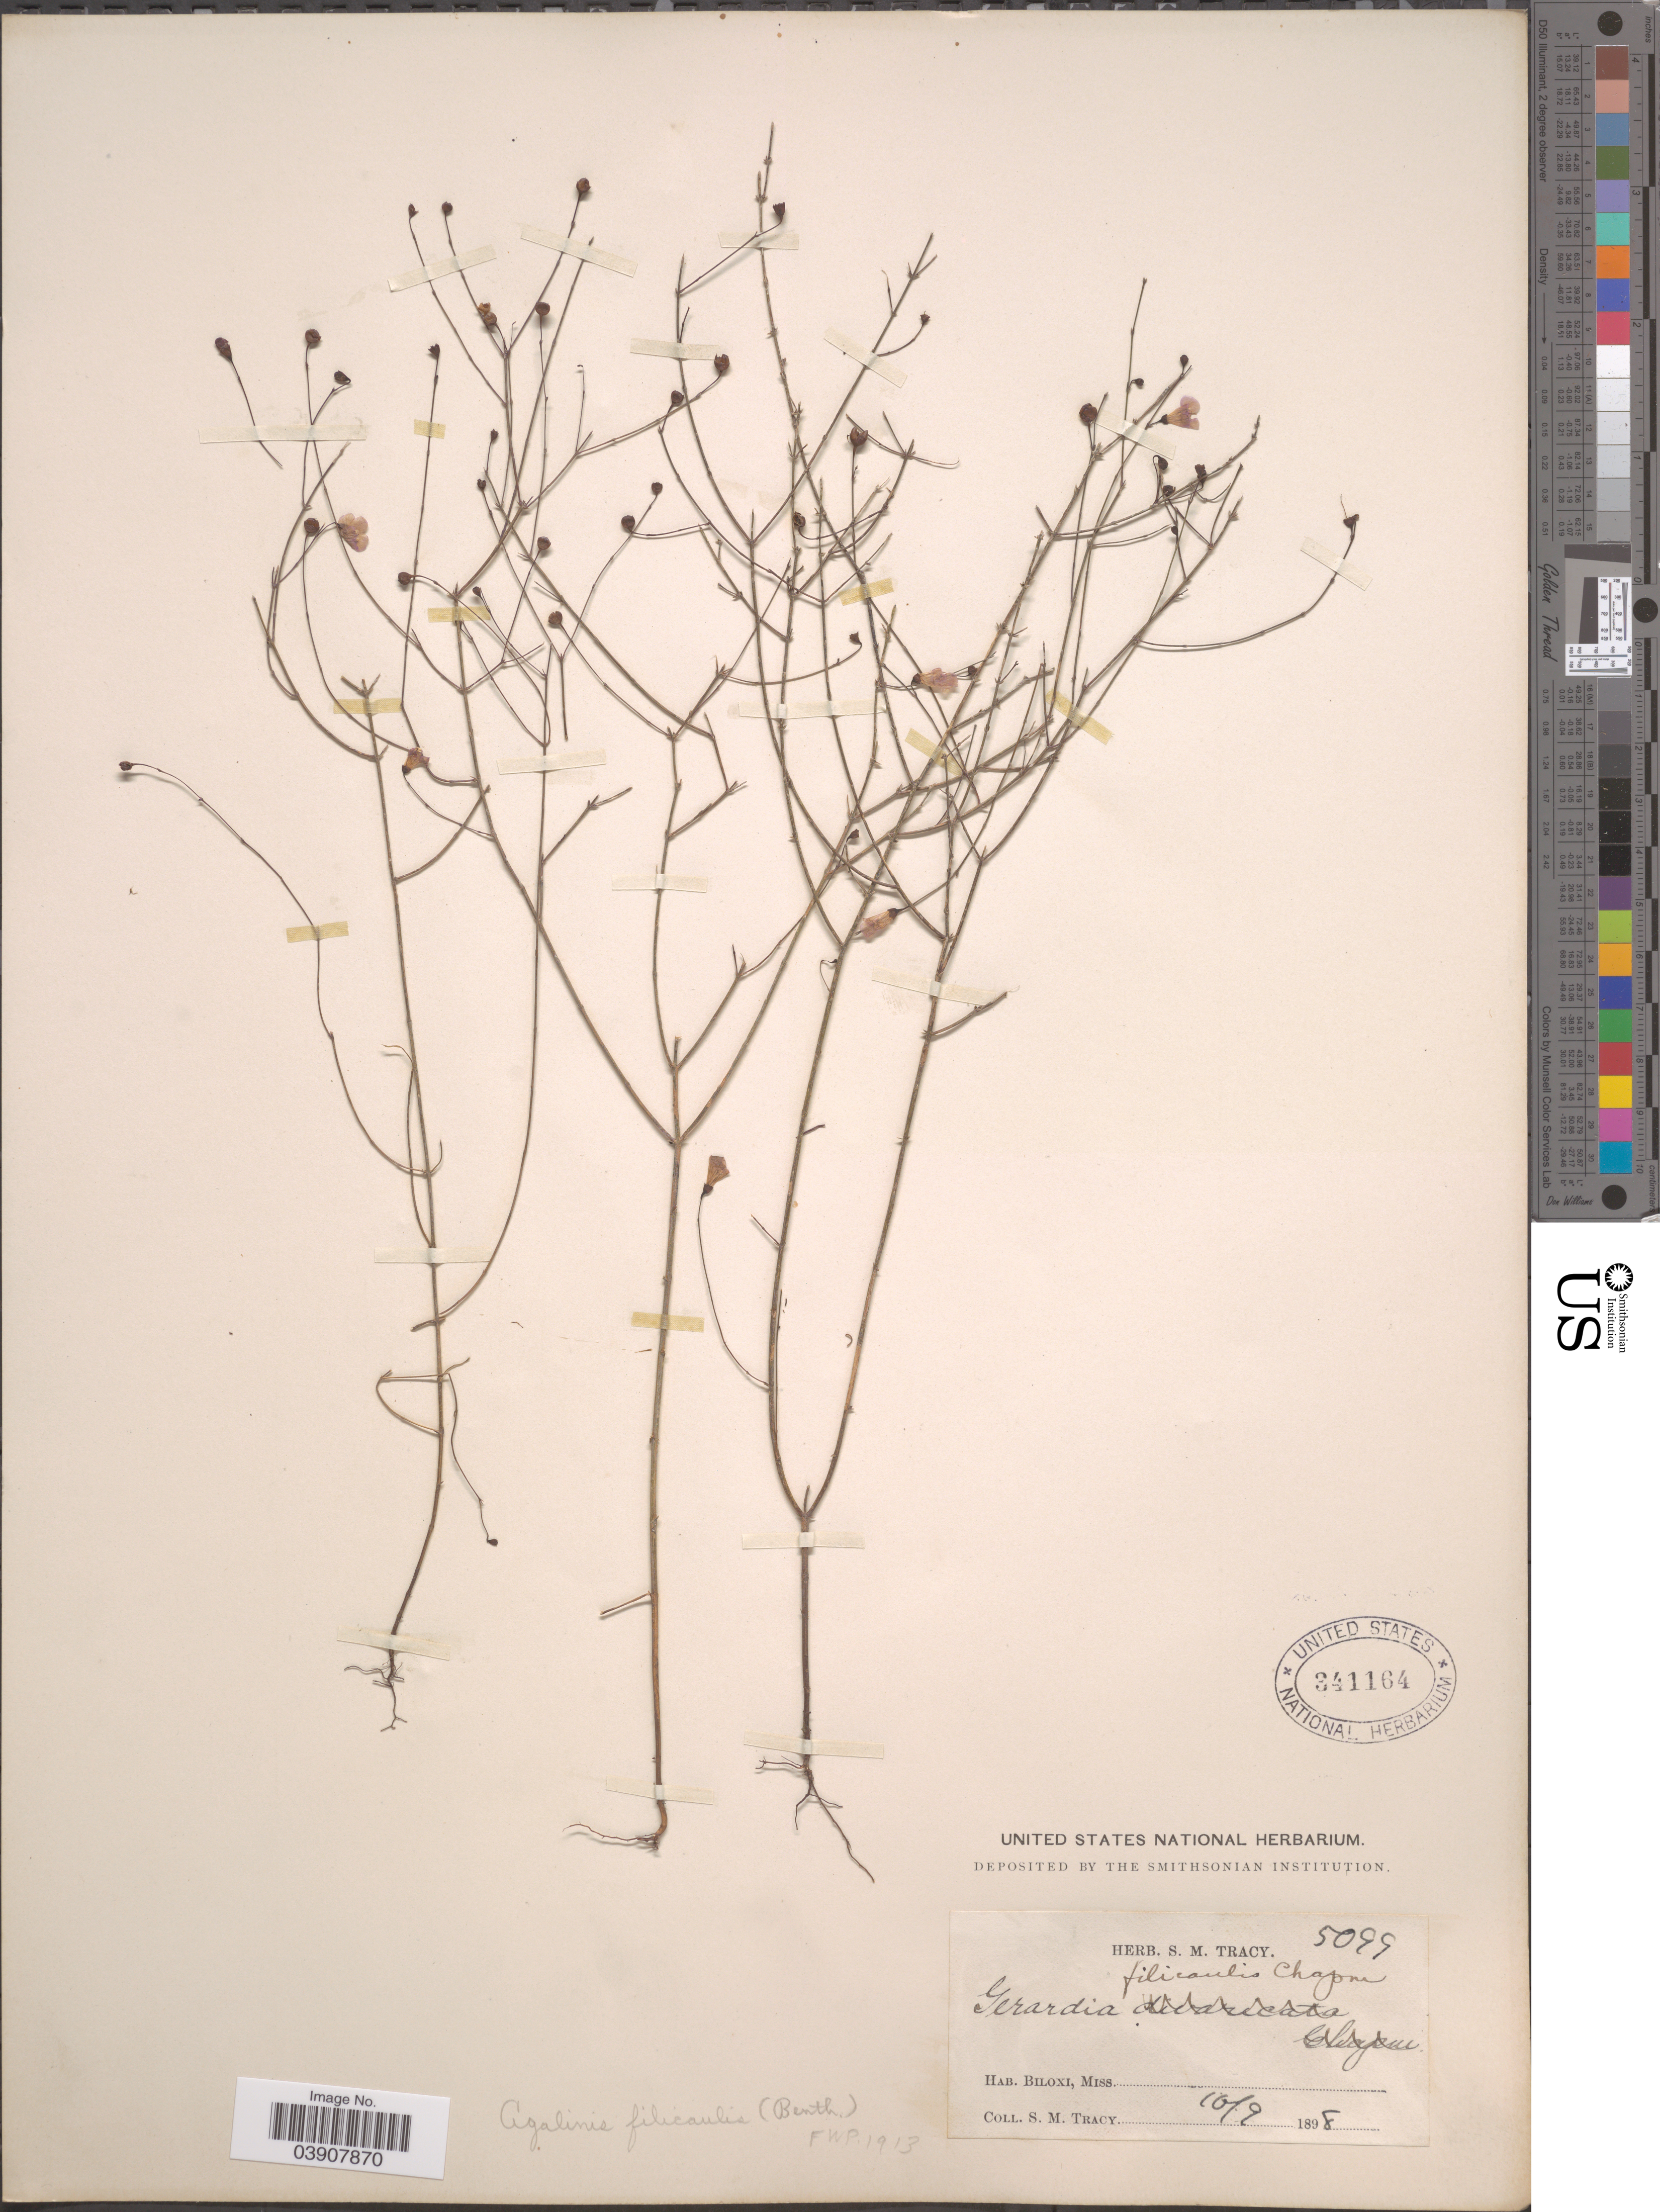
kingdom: Plantae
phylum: Tracheophyta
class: Magnoliopsida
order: Lamiales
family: Orobanchaceae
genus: Agalinis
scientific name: Agalinis filicaulis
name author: (Benth.) Pennell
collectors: S. M. Tracy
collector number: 5099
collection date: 1898-10-09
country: United States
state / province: Mississippi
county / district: Harrison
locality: Biloxi.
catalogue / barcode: US 341164